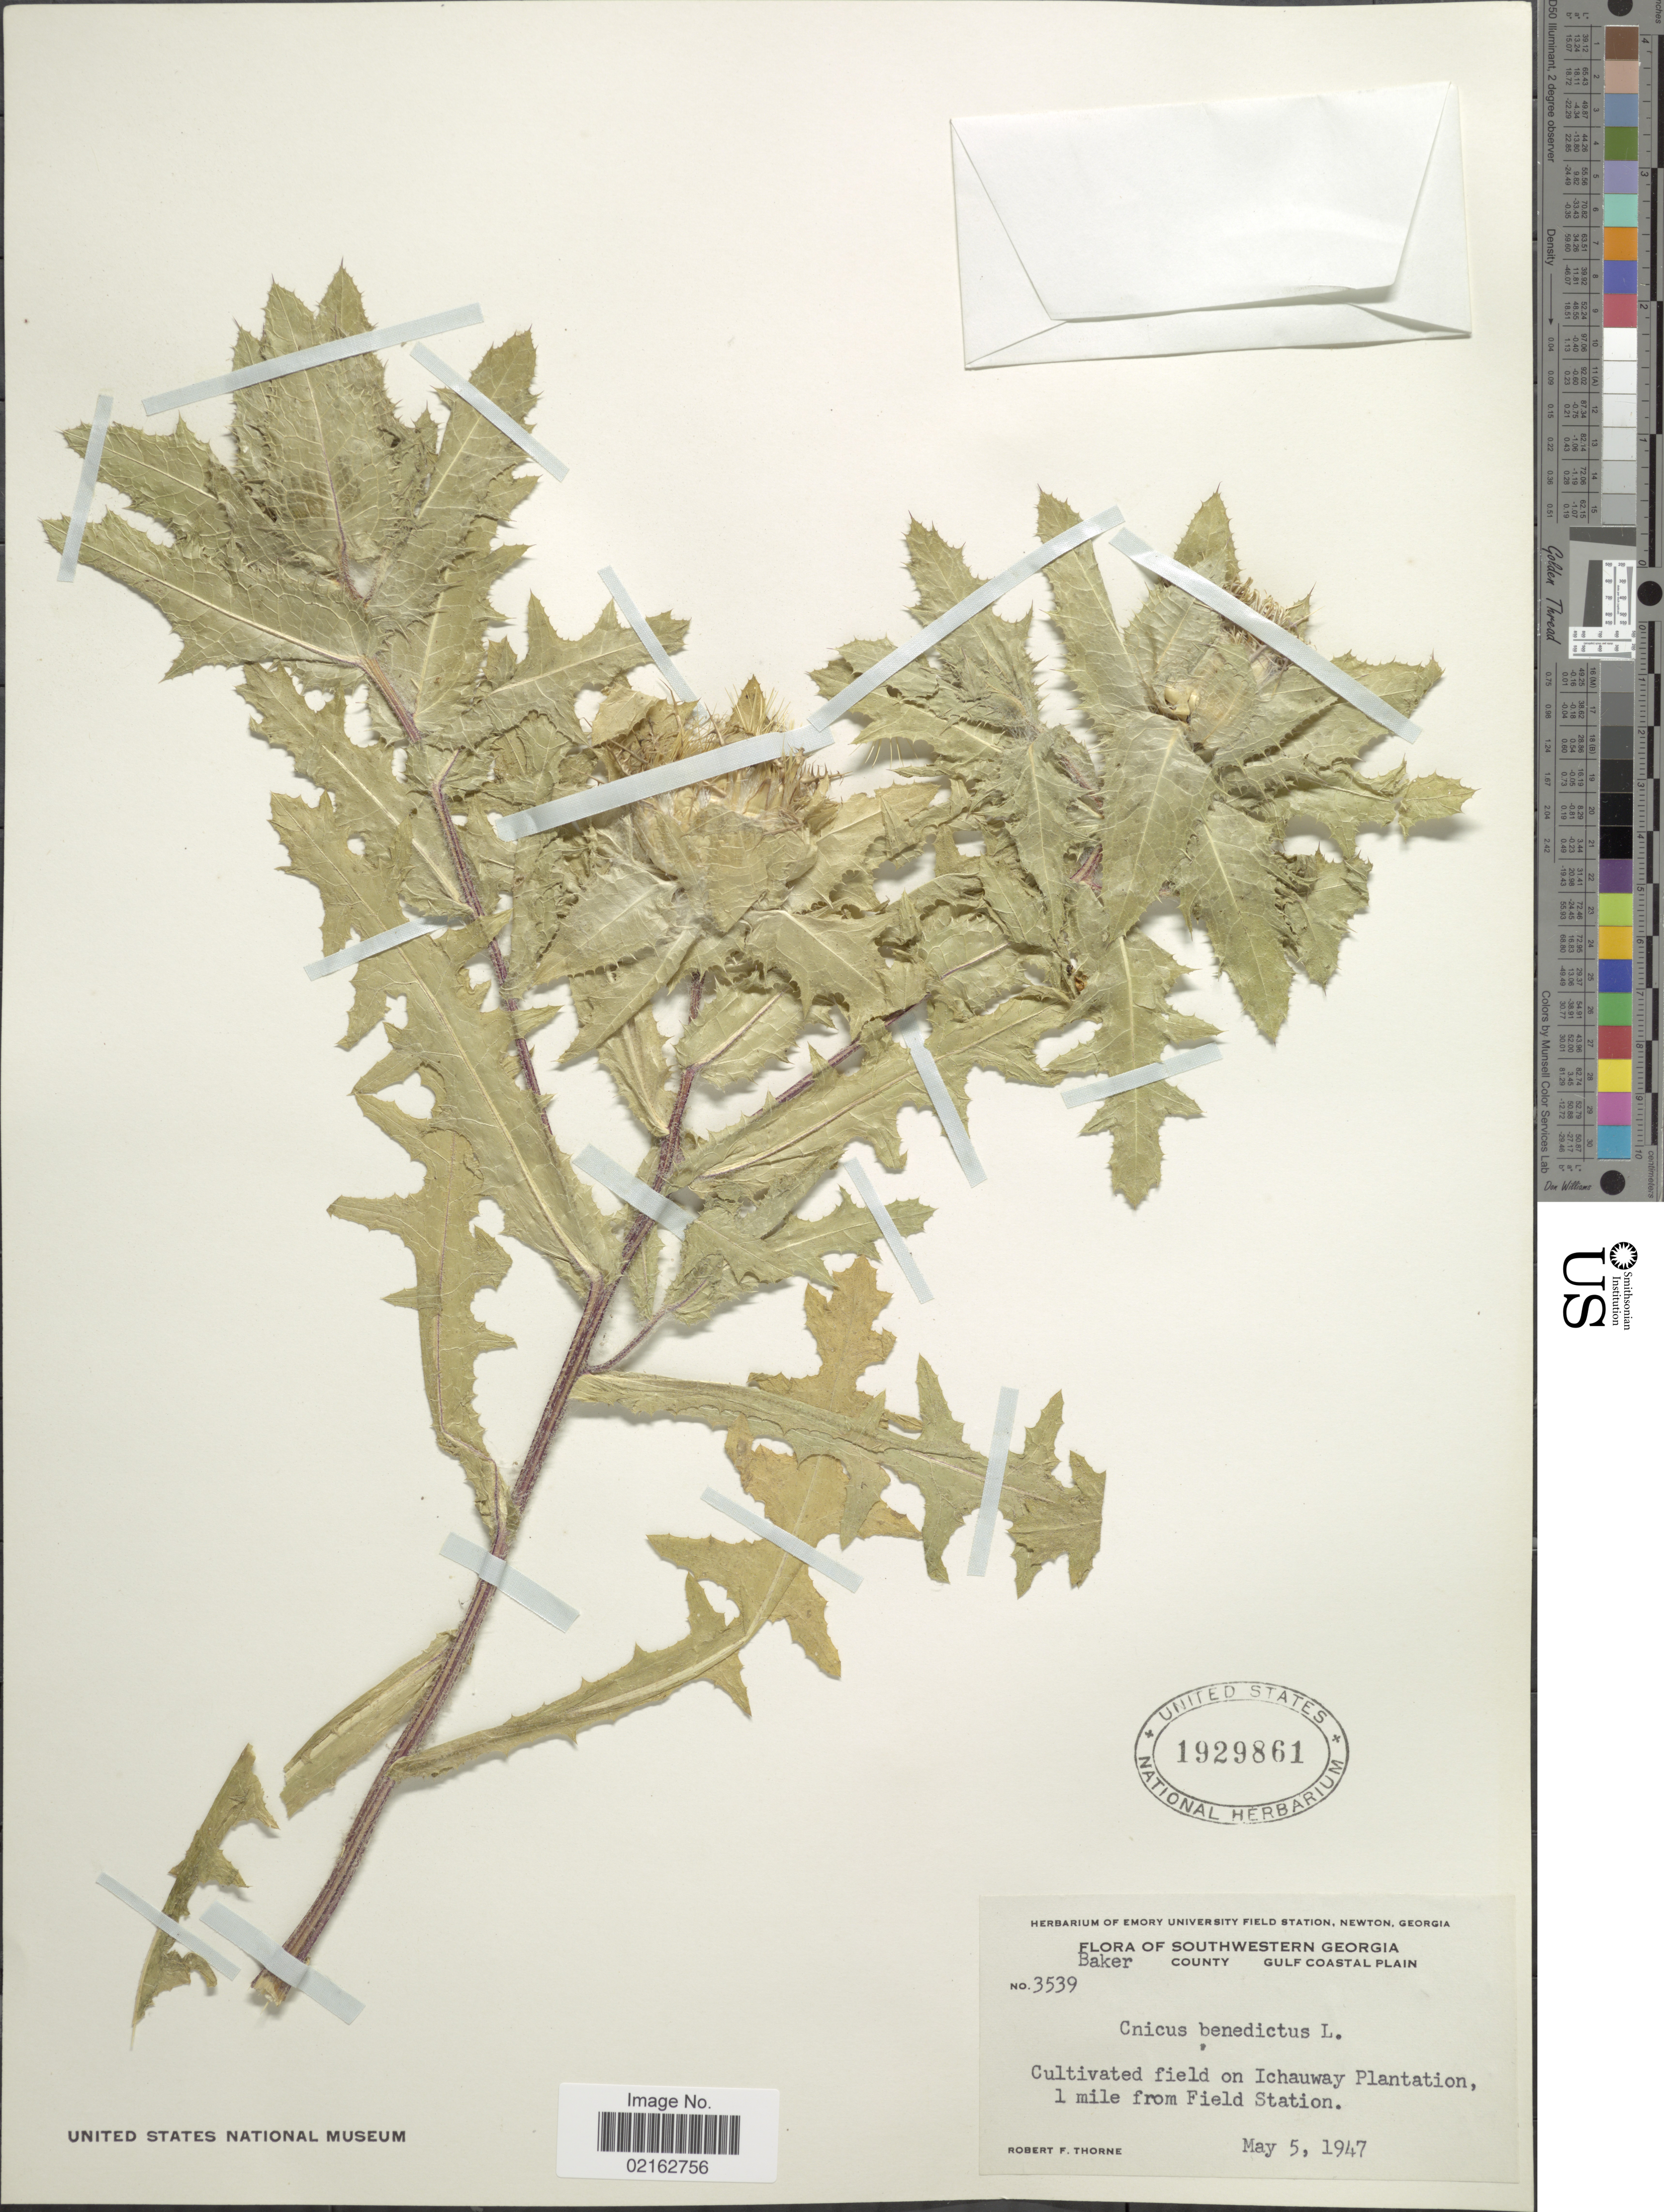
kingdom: Plantae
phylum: Tracheophyta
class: Magnoliopsida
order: Asterales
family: Asteraceae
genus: Centaurea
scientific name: Centaurea benedicta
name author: (L.) L.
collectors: R. F. Thorne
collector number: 3539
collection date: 1947-05-05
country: United States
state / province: Georgia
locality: Southwestern Georgia. Baker County, Gulf Coastal Plain. Cultivated field on Ichauway Plantation, 1 mile from Field Station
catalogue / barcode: US 1929861